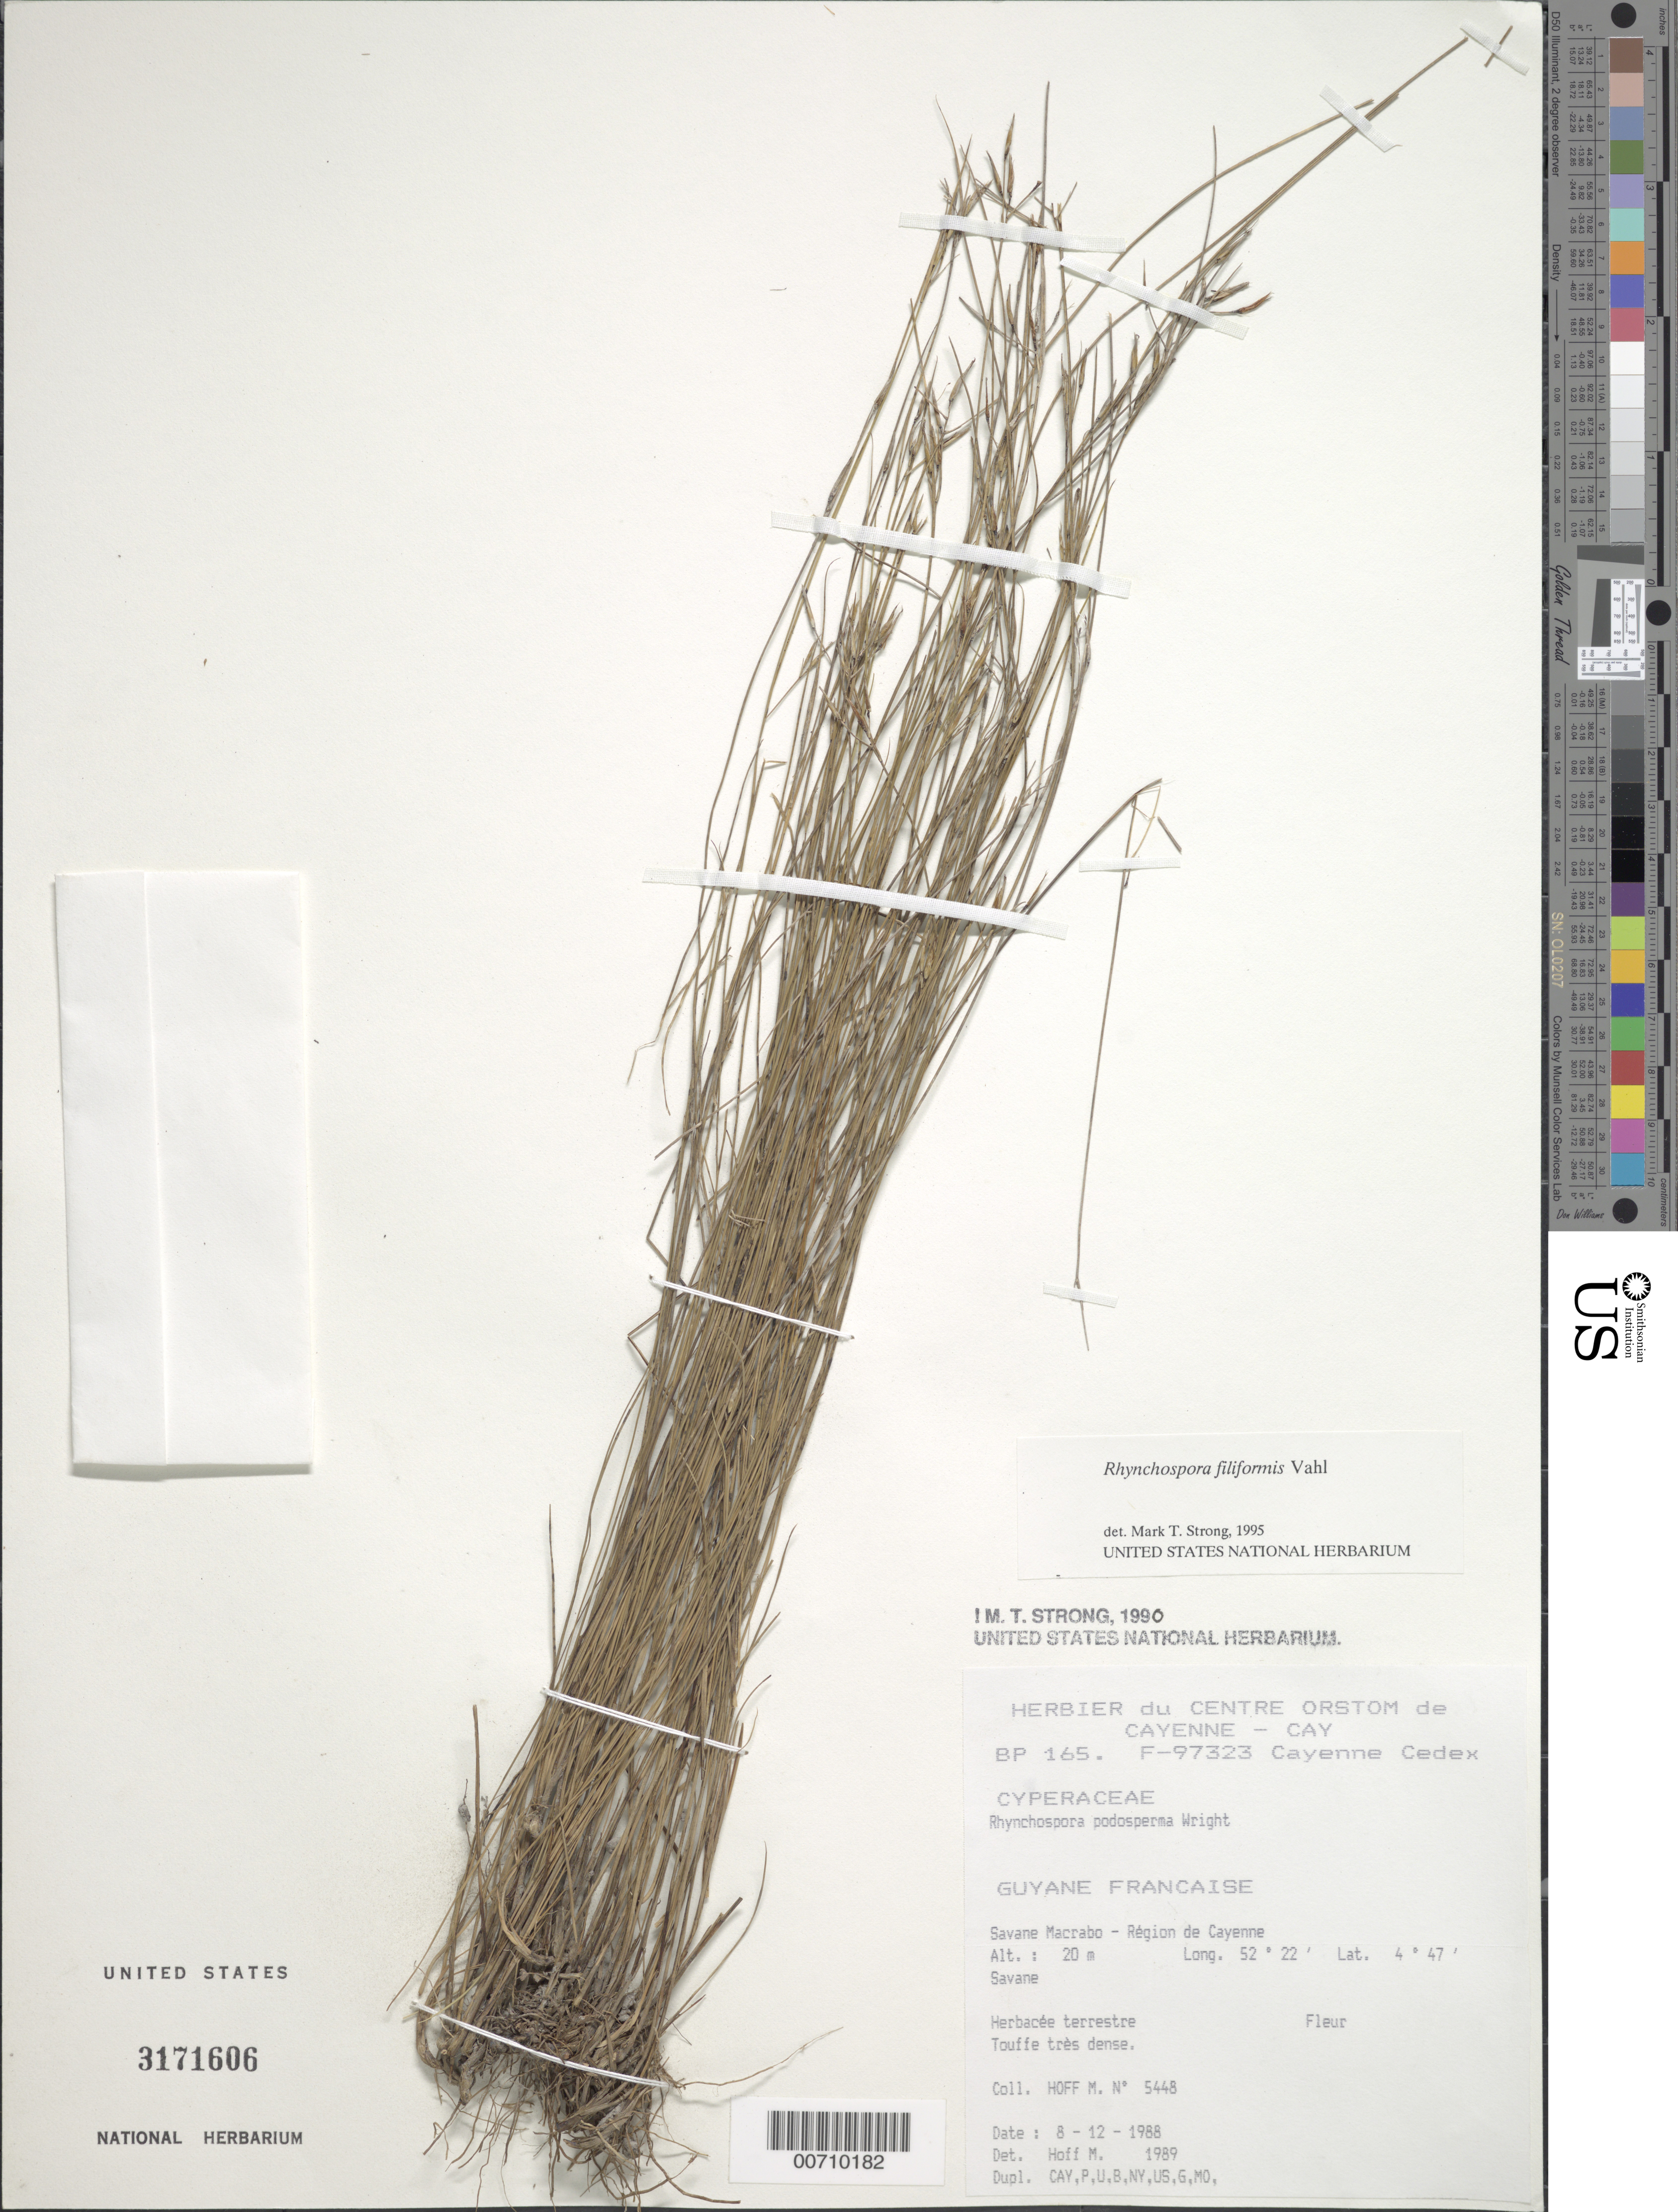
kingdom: Plantae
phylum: Tracheophyta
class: Liliopsida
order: Poales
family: Cyperaceae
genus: Rhynchospora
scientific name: Rhynchospora filiformis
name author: Vahl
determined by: Strong, M. T., (US), Smithsonian Institution - National Museum of Natural History (UNITED STATES)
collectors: M. Hoff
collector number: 5448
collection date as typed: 8-Dec-88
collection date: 1988-12-08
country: French Guiana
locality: Savane Macrabo, région de Cayenne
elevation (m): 20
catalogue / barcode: US 3171606